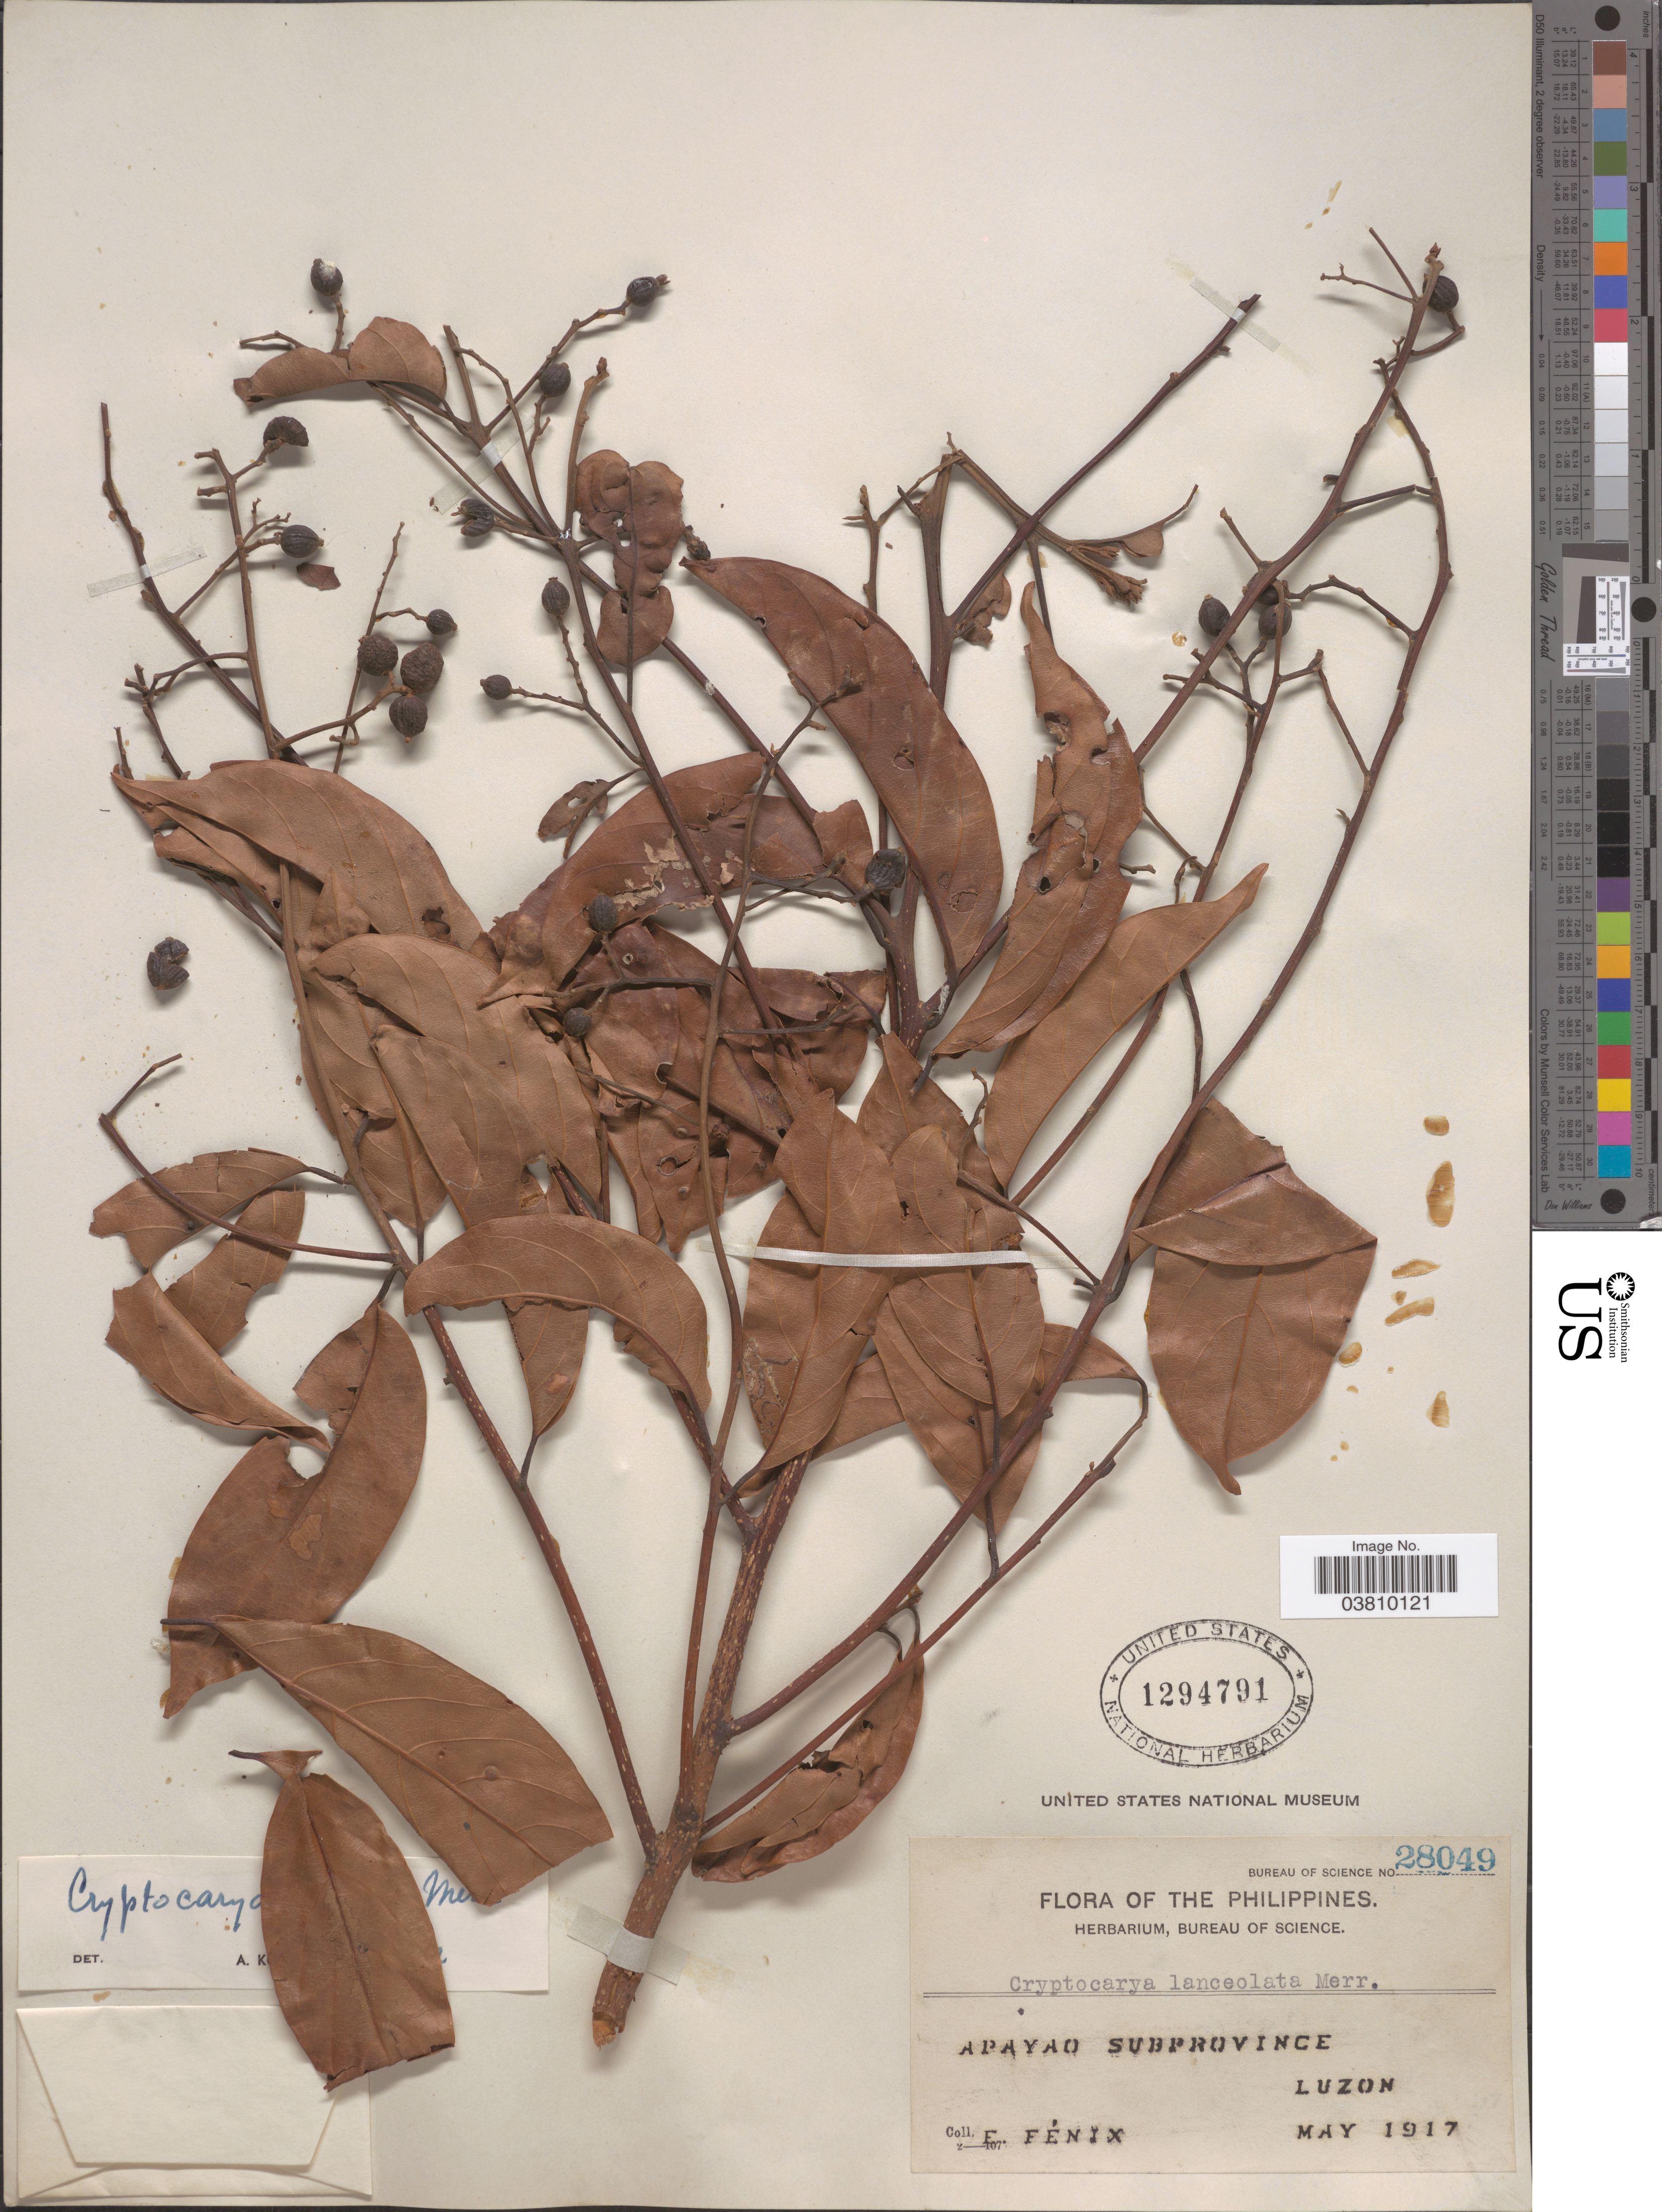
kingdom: Plantae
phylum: Tracheophyta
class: Magnoliopsida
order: Laurales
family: Lauraceae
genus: Cryptocarya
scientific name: Cryptocarya ampla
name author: Merr.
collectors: E. Fénix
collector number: Bureau of Science 28049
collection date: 1917-05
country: Philippines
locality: Apayao Subprovince, Luzon.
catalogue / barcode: US 1294791